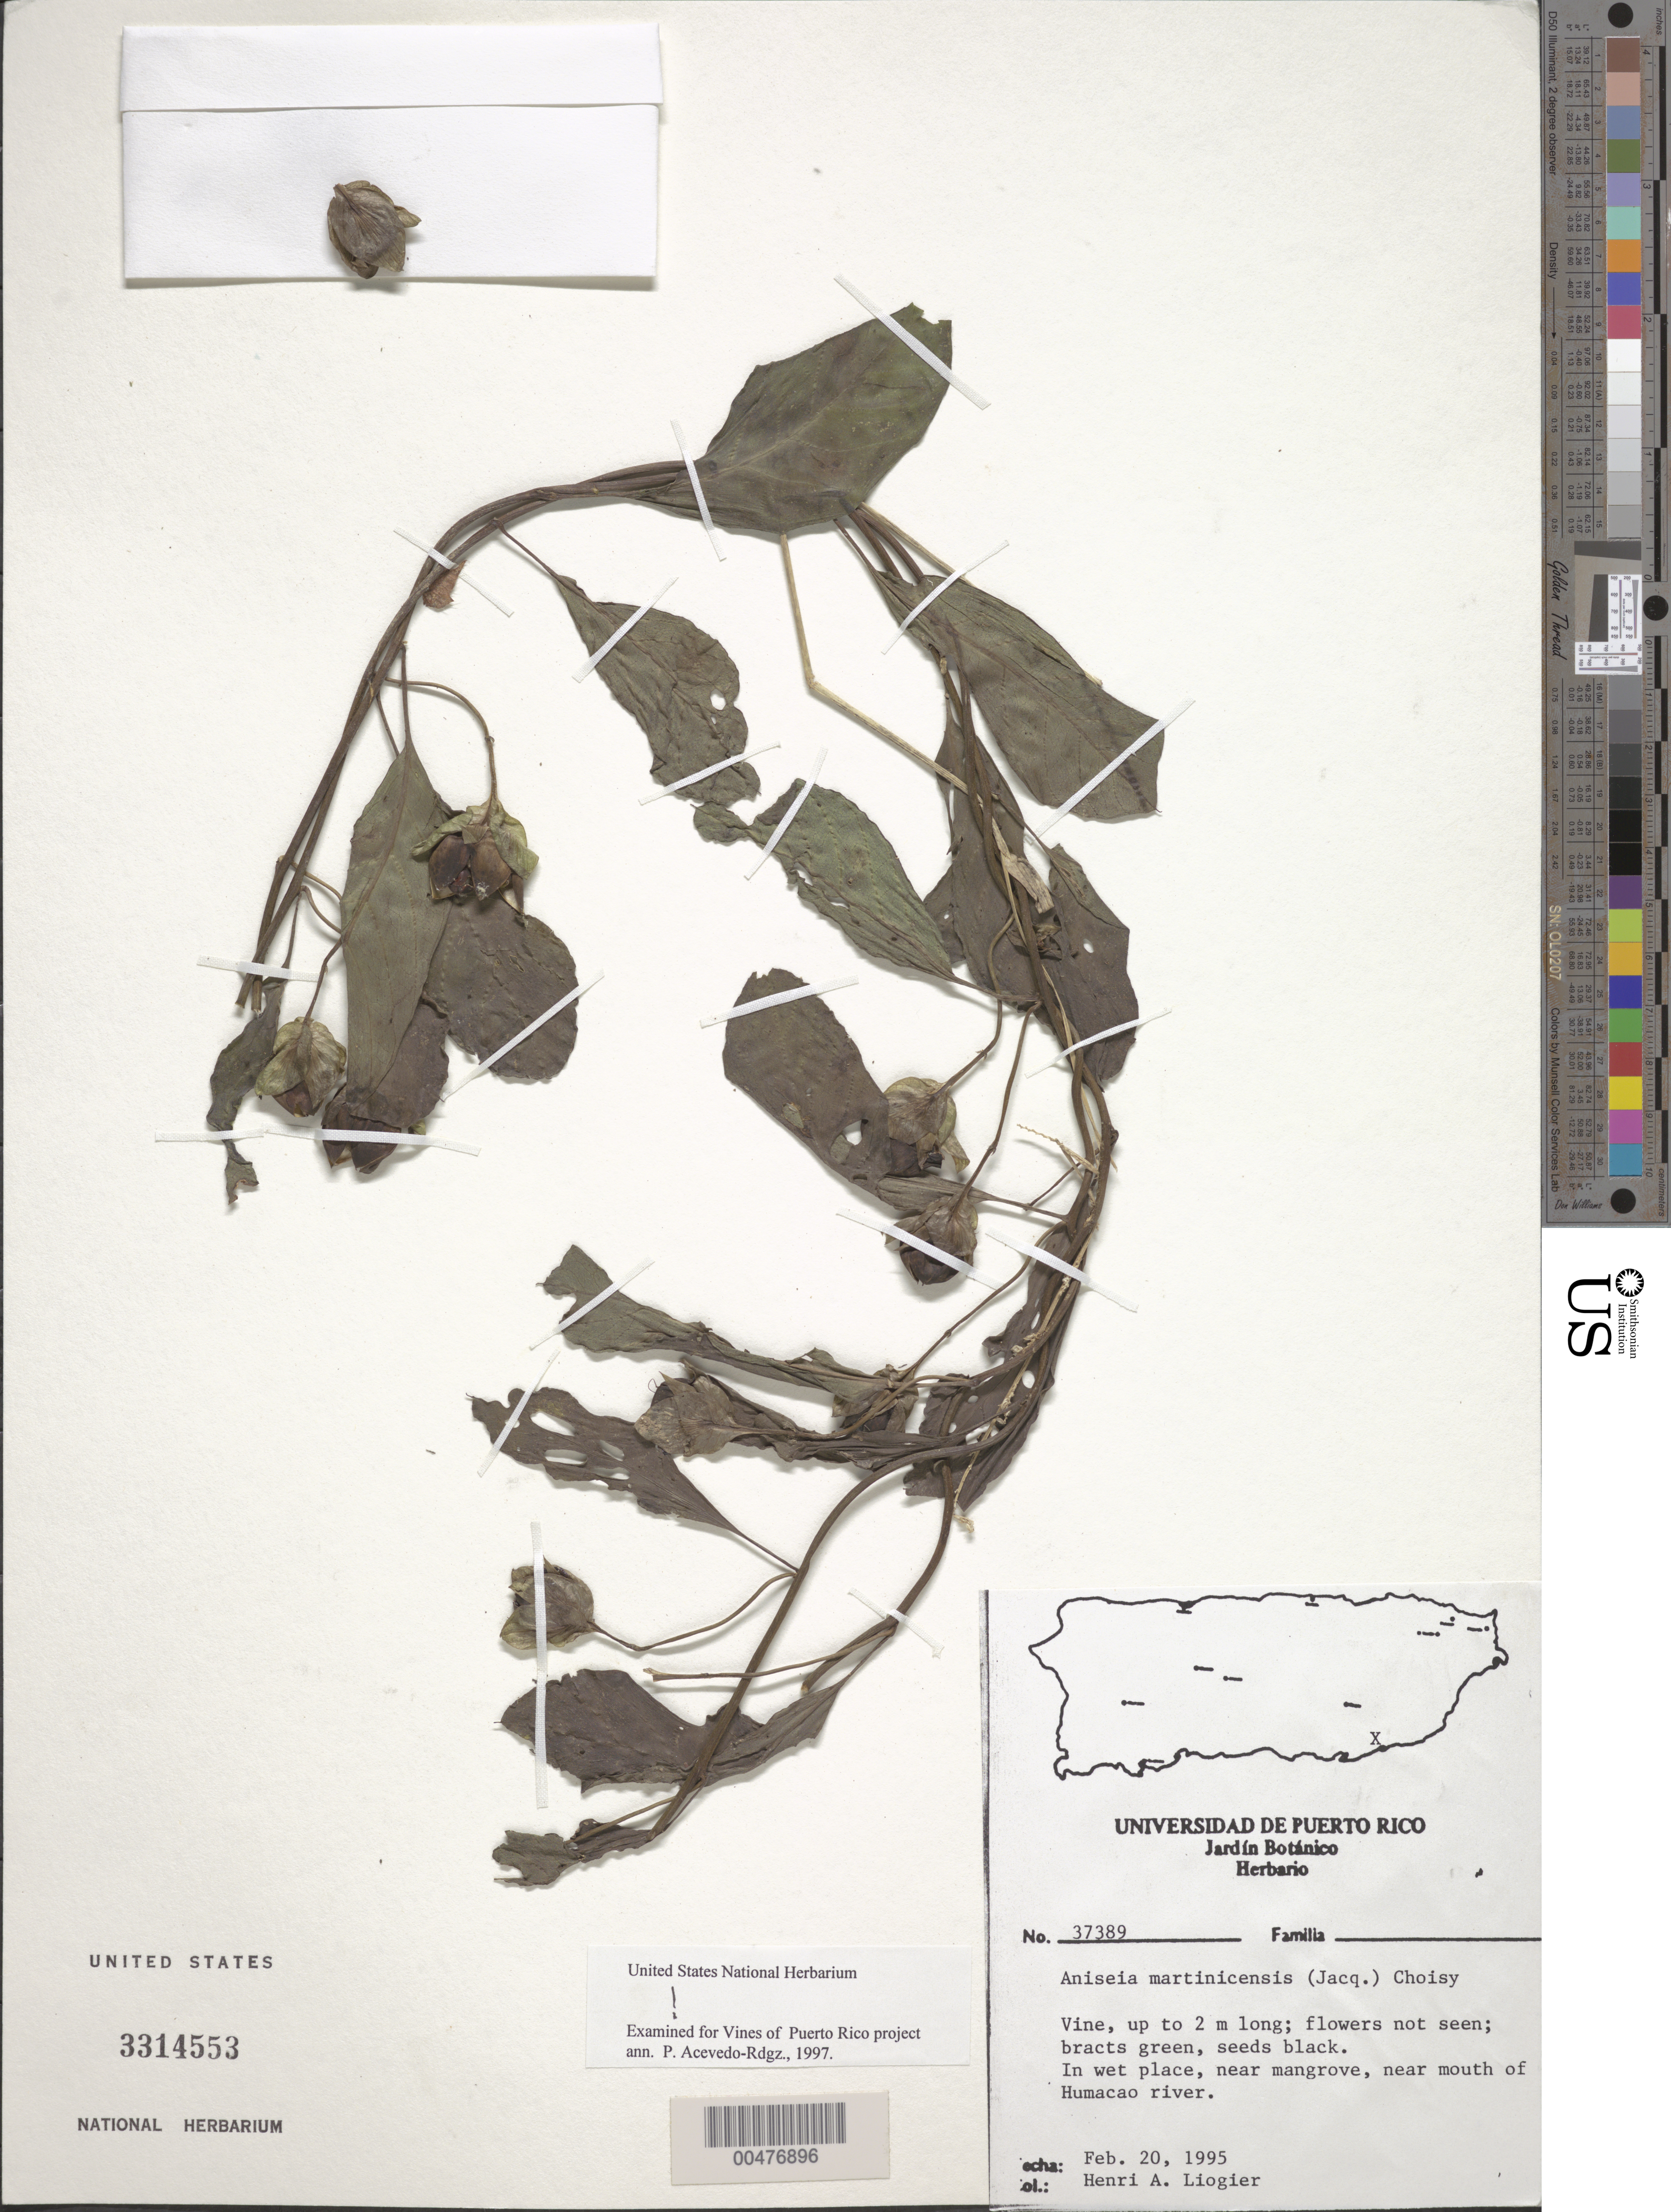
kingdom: Plantae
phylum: Tracheophyta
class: Magnoliopsida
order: Solanales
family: Convolvulaceae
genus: Aniseia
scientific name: Aniseia martinicensis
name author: (Jacq.) Choisy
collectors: A. H. Liogier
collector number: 37389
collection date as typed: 20 Feb 1995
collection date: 1995-02-20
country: Puerto Rico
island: Greater Antilles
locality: Near mouth of Humacao RIver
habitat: In mangrove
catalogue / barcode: US 3314553